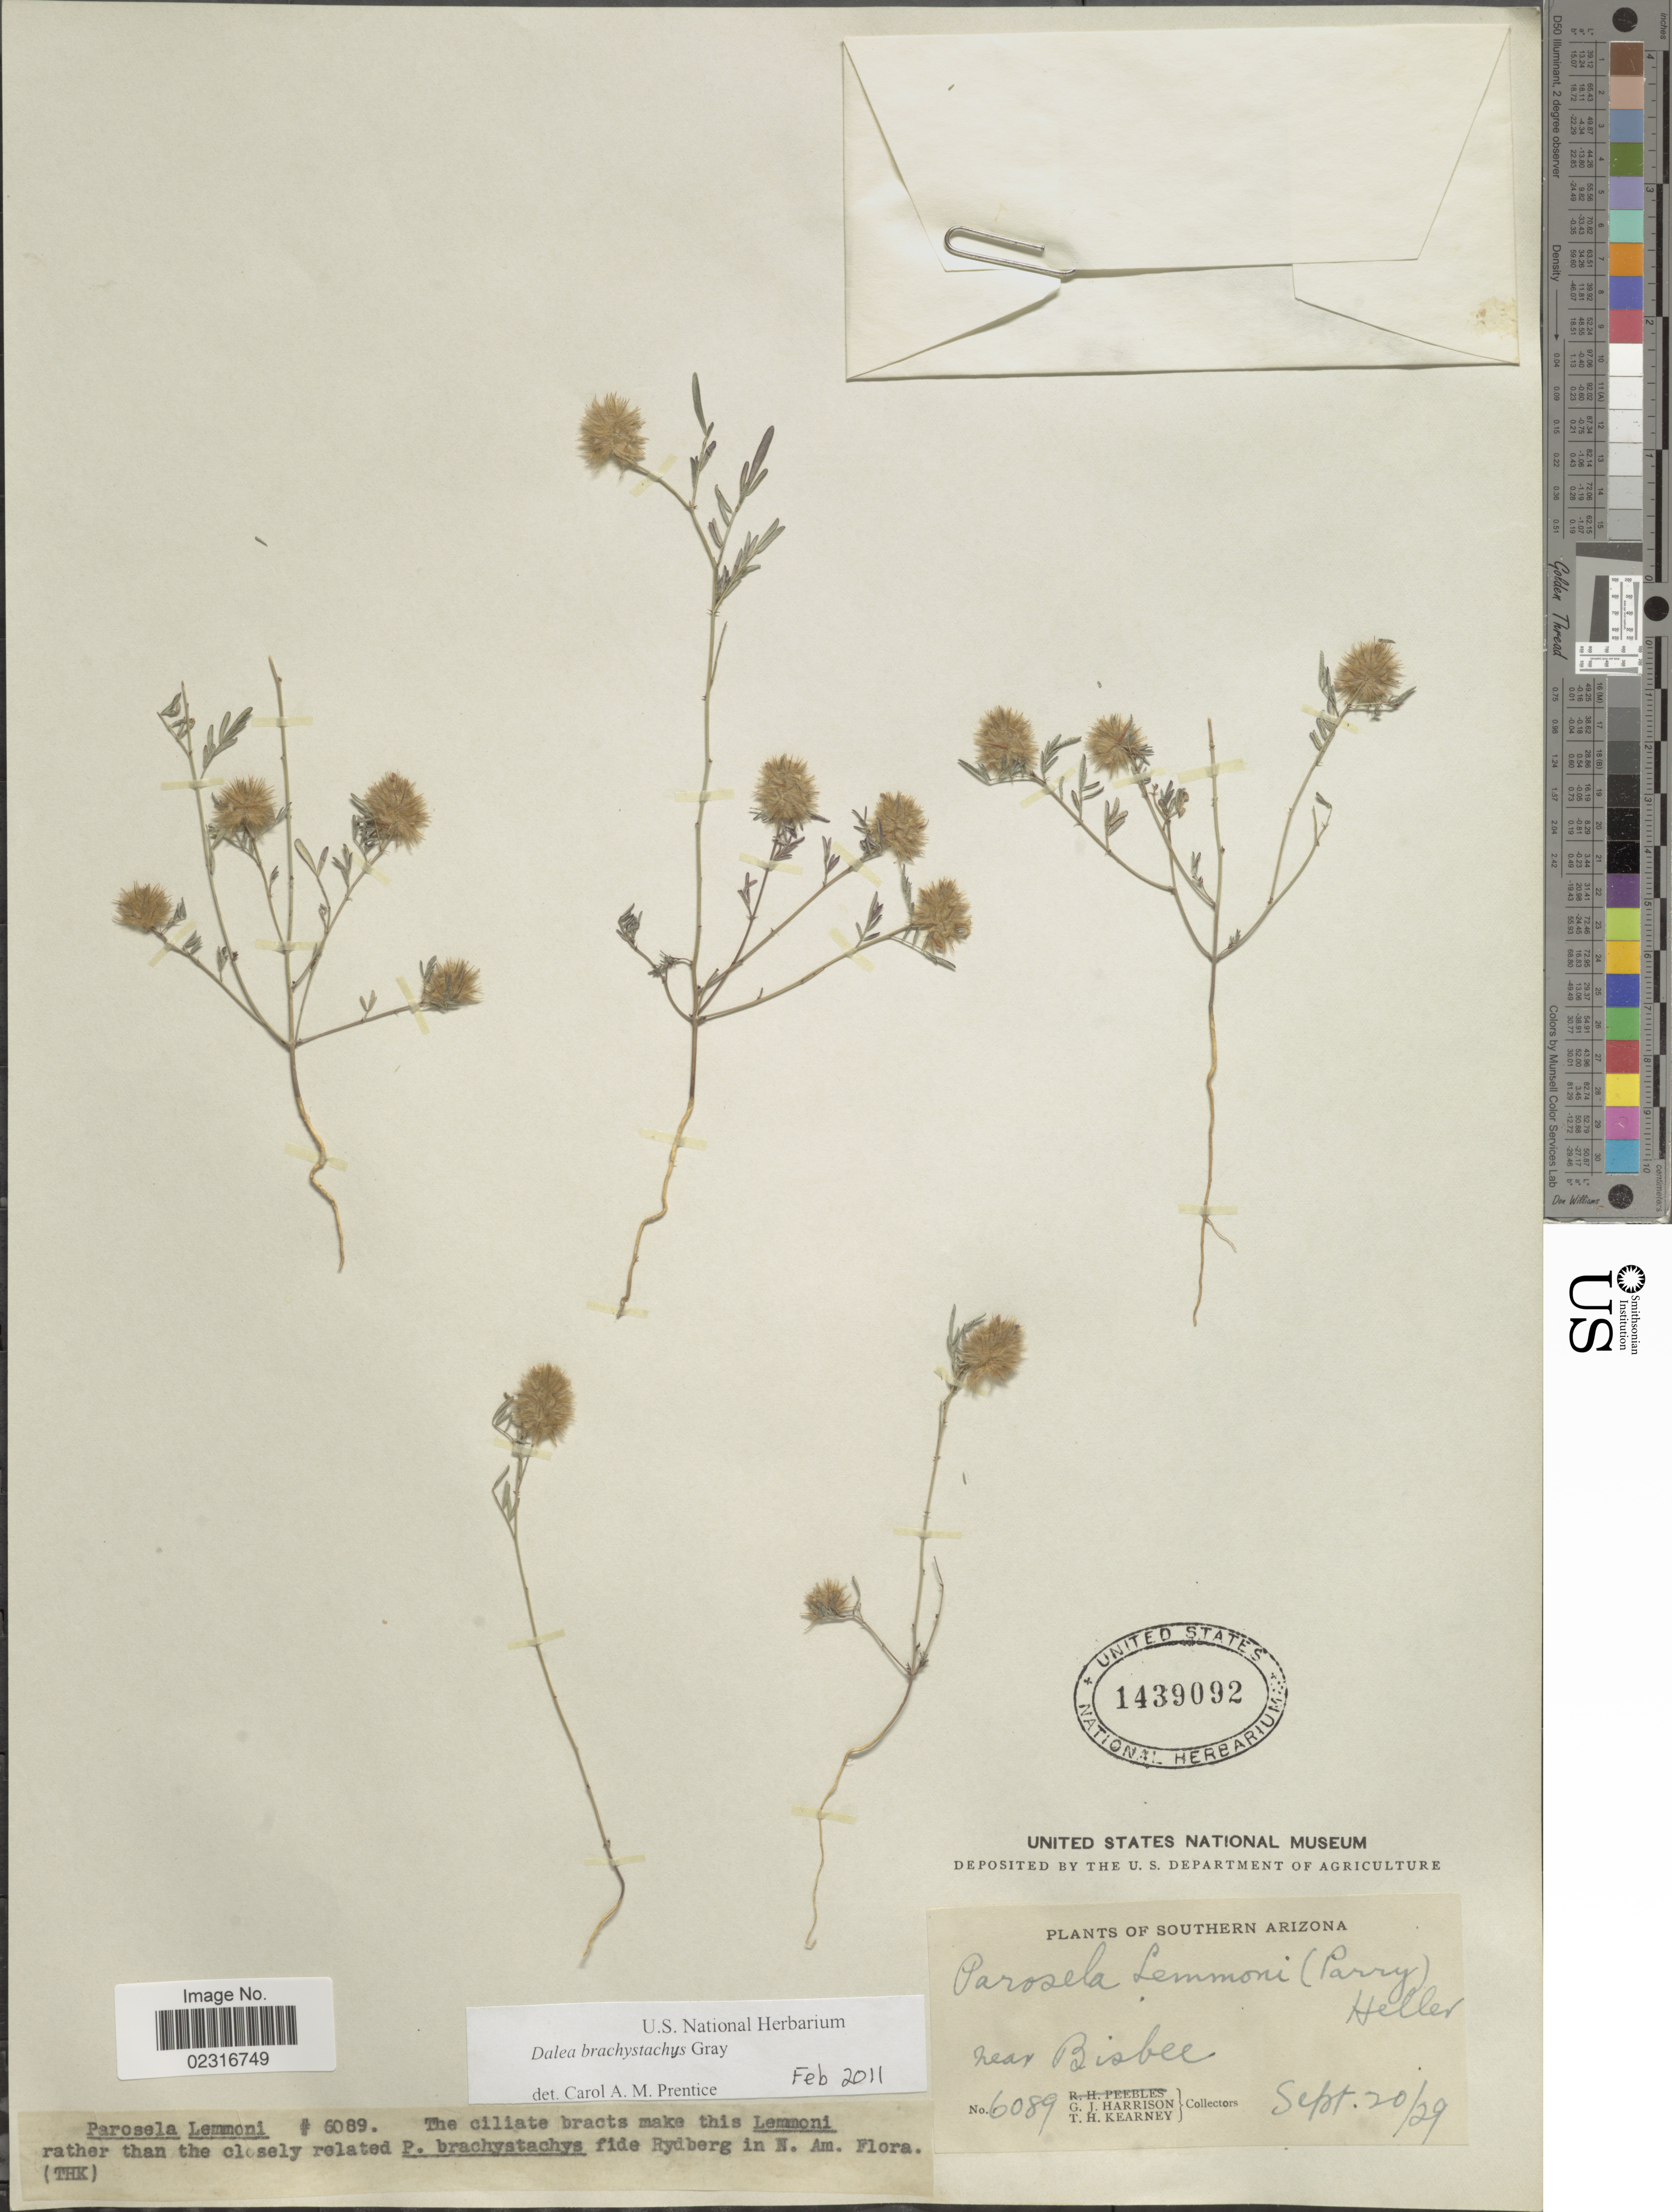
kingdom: Plantae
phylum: Tracheophyta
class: Magnoliopsida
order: Fabales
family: Fabaceae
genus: Dalea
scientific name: Dalea brachystachys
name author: A. Gray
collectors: G. J. Harrison & T. H. Kearney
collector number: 6089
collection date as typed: Transcribed d/m/y: 20/9/29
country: United States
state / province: Arizona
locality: Southern Arizona. near Bisbee.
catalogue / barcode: US 1439092